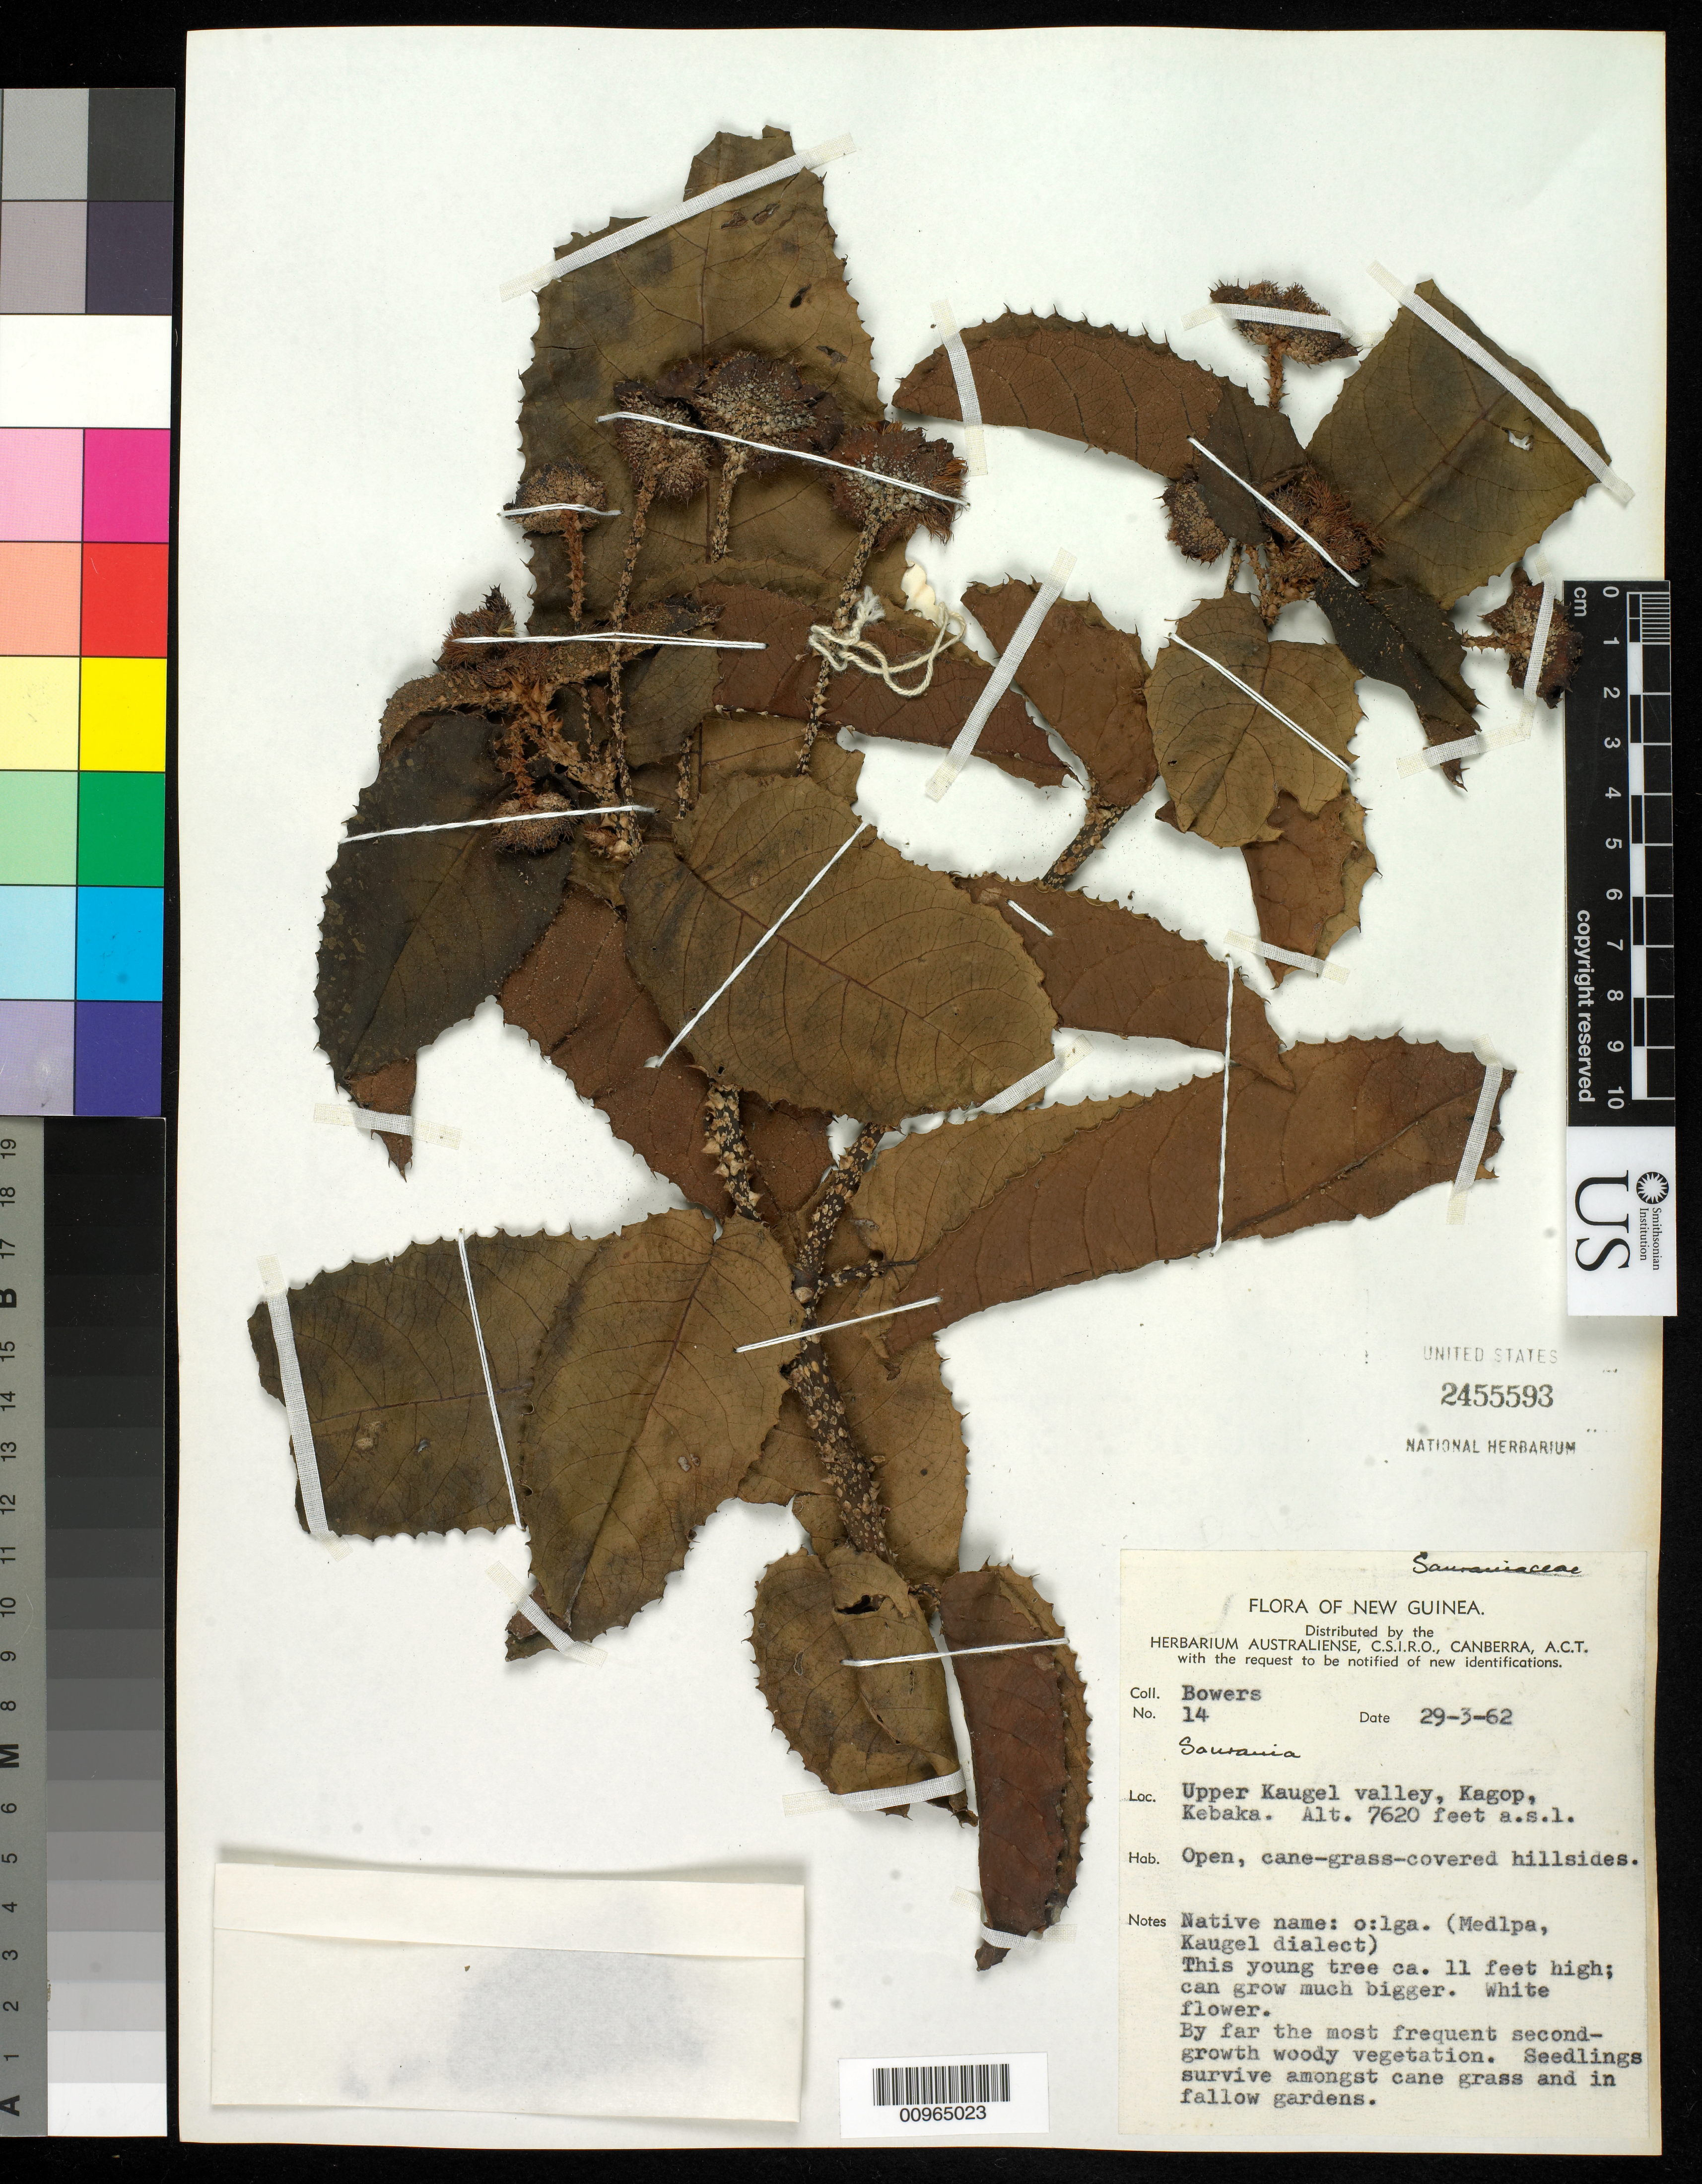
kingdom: Plantae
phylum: Tracheophyta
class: Magnoliopsida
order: Ericales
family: Actinidiaceae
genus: Saurauia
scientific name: Saurauia sp.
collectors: -. Bowers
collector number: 14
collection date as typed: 29 Mar 1962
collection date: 1962-03-29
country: Papua New Guinea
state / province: Western Highlands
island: New Guinea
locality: Upper Kaugel valley, Kagop, Kebaka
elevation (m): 2323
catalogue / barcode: US 2455593